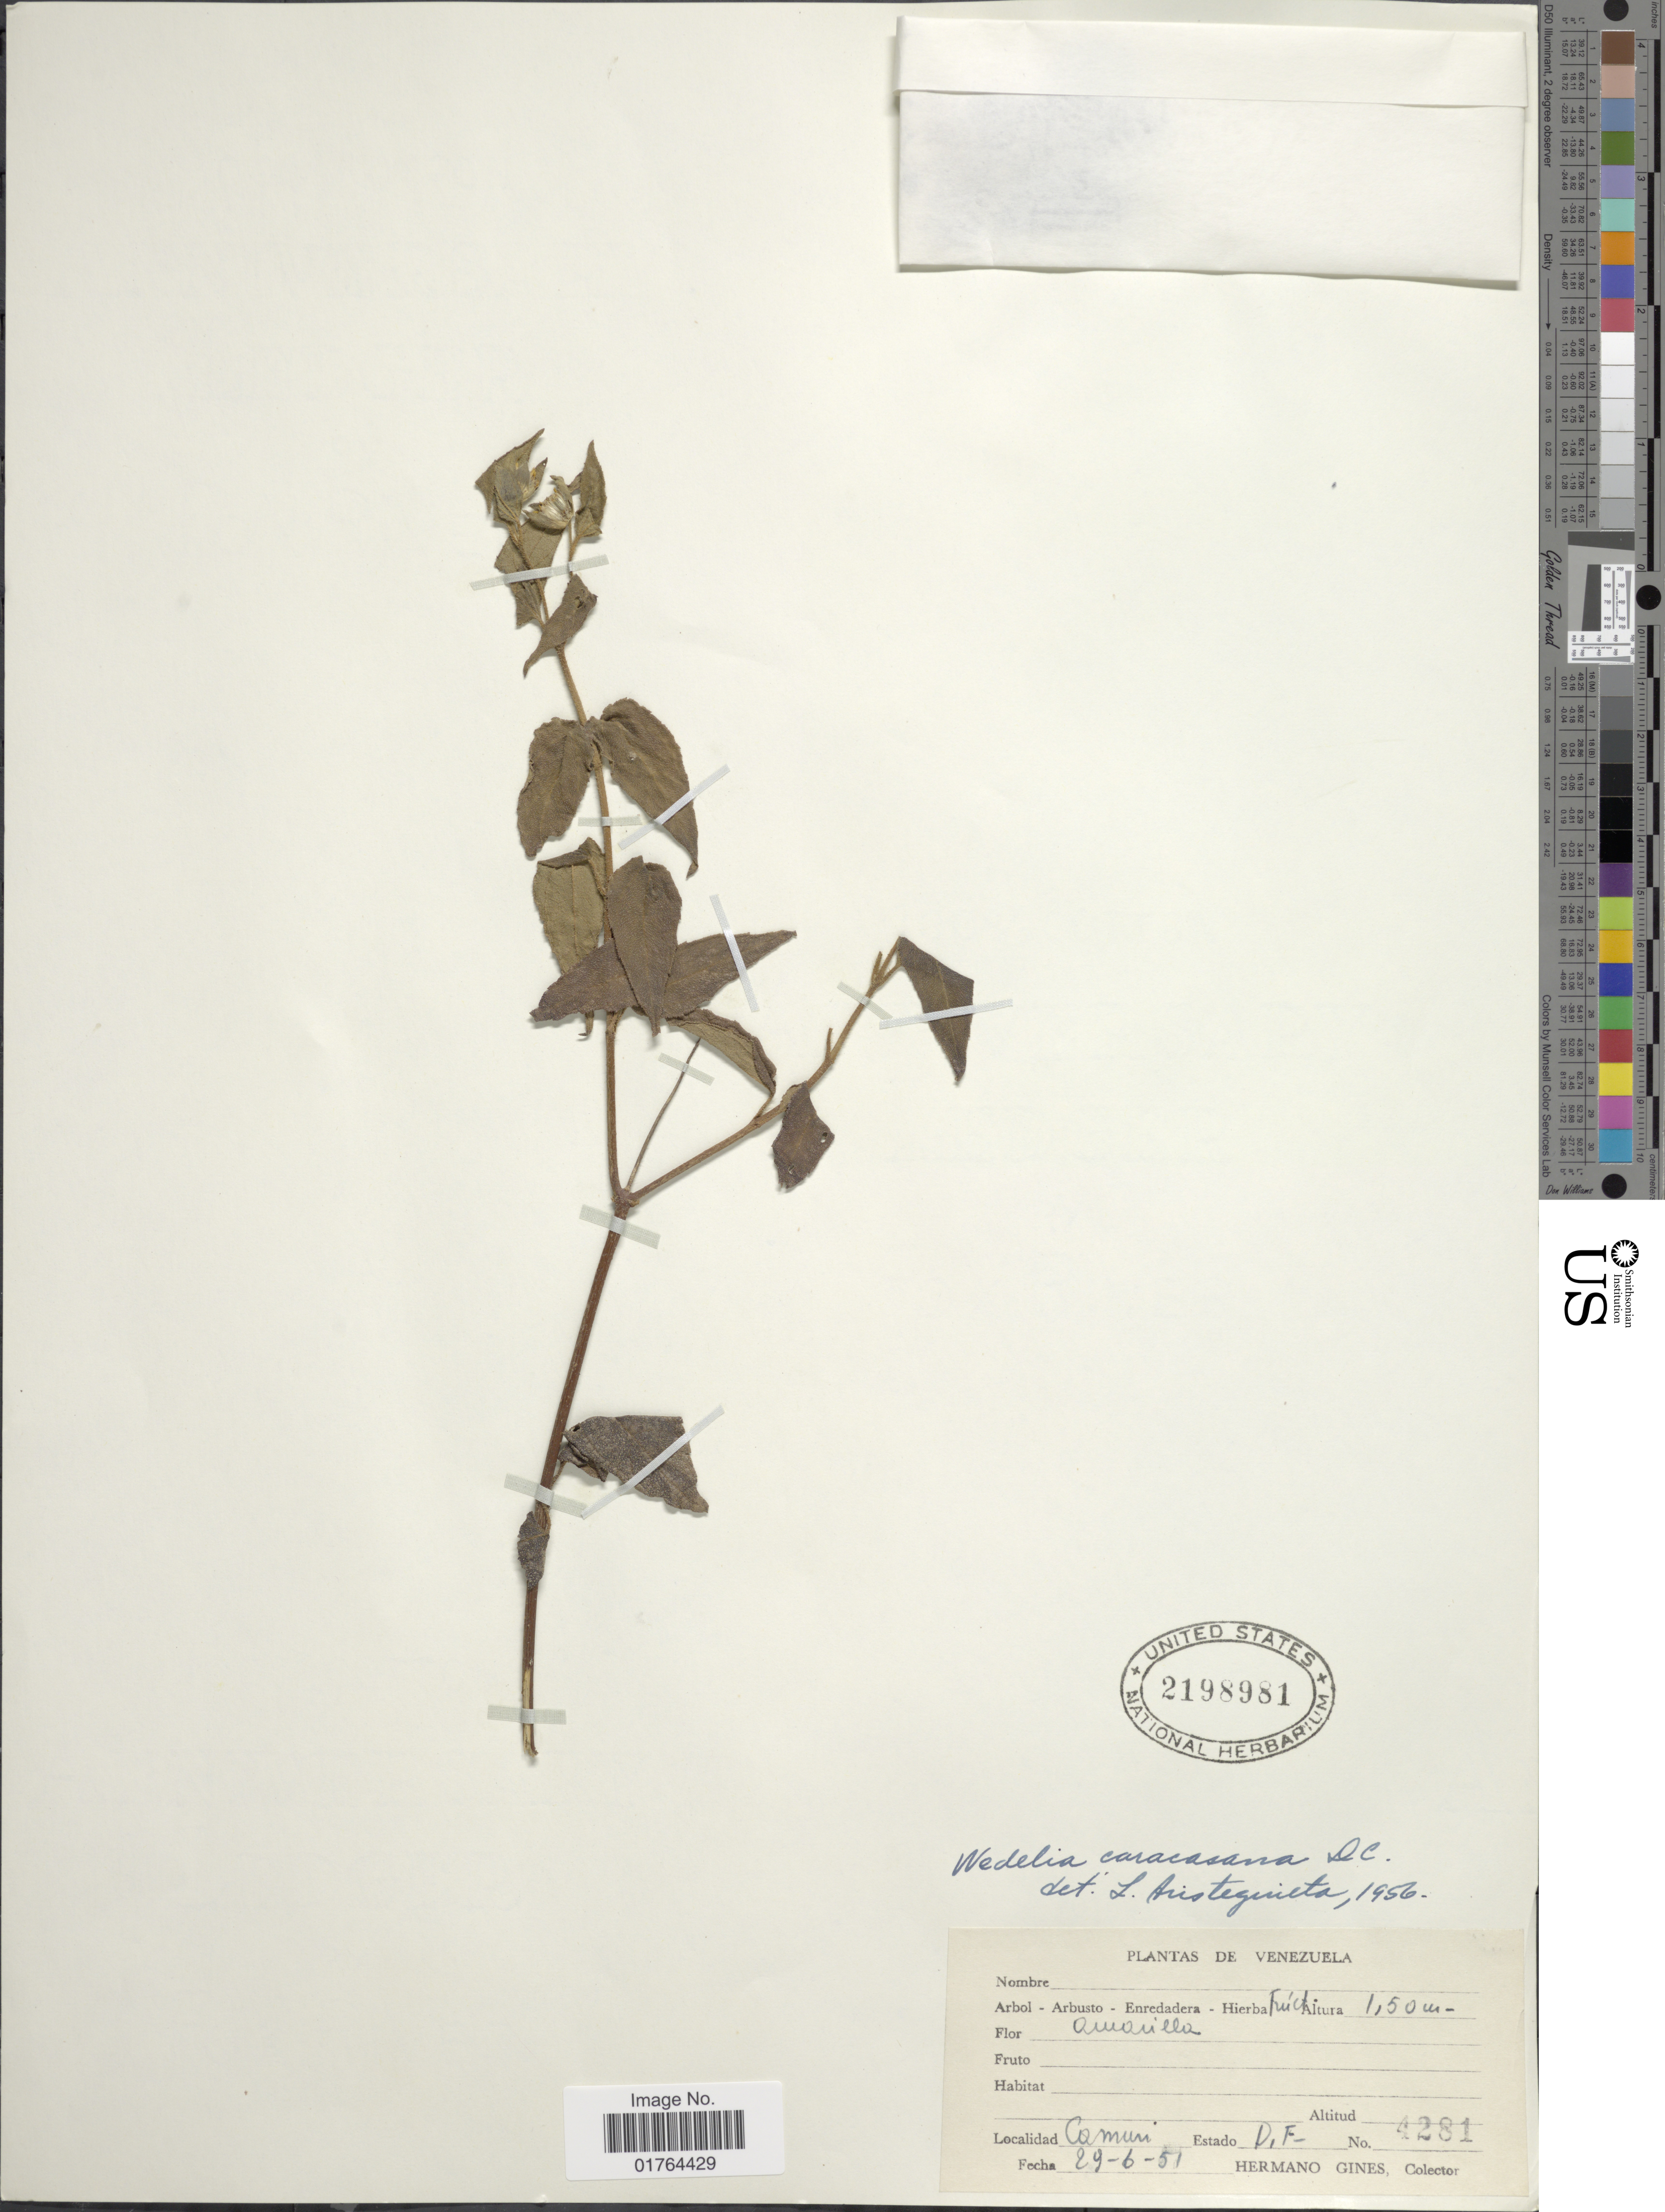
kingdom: Plantae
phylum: Tracheophyta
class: Magnoliopsida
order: Asterales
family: Asteraceae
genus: Wedelia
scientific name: Wedelia calycina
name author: Rich.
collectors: Bro. Gines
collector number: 4281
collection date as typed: Transcribed d/m/y: 29/6/51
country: Venezuela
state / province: Vargas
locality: Camuri, Estado D. F. [State of Distrito Federal]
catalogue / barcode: US 2198981